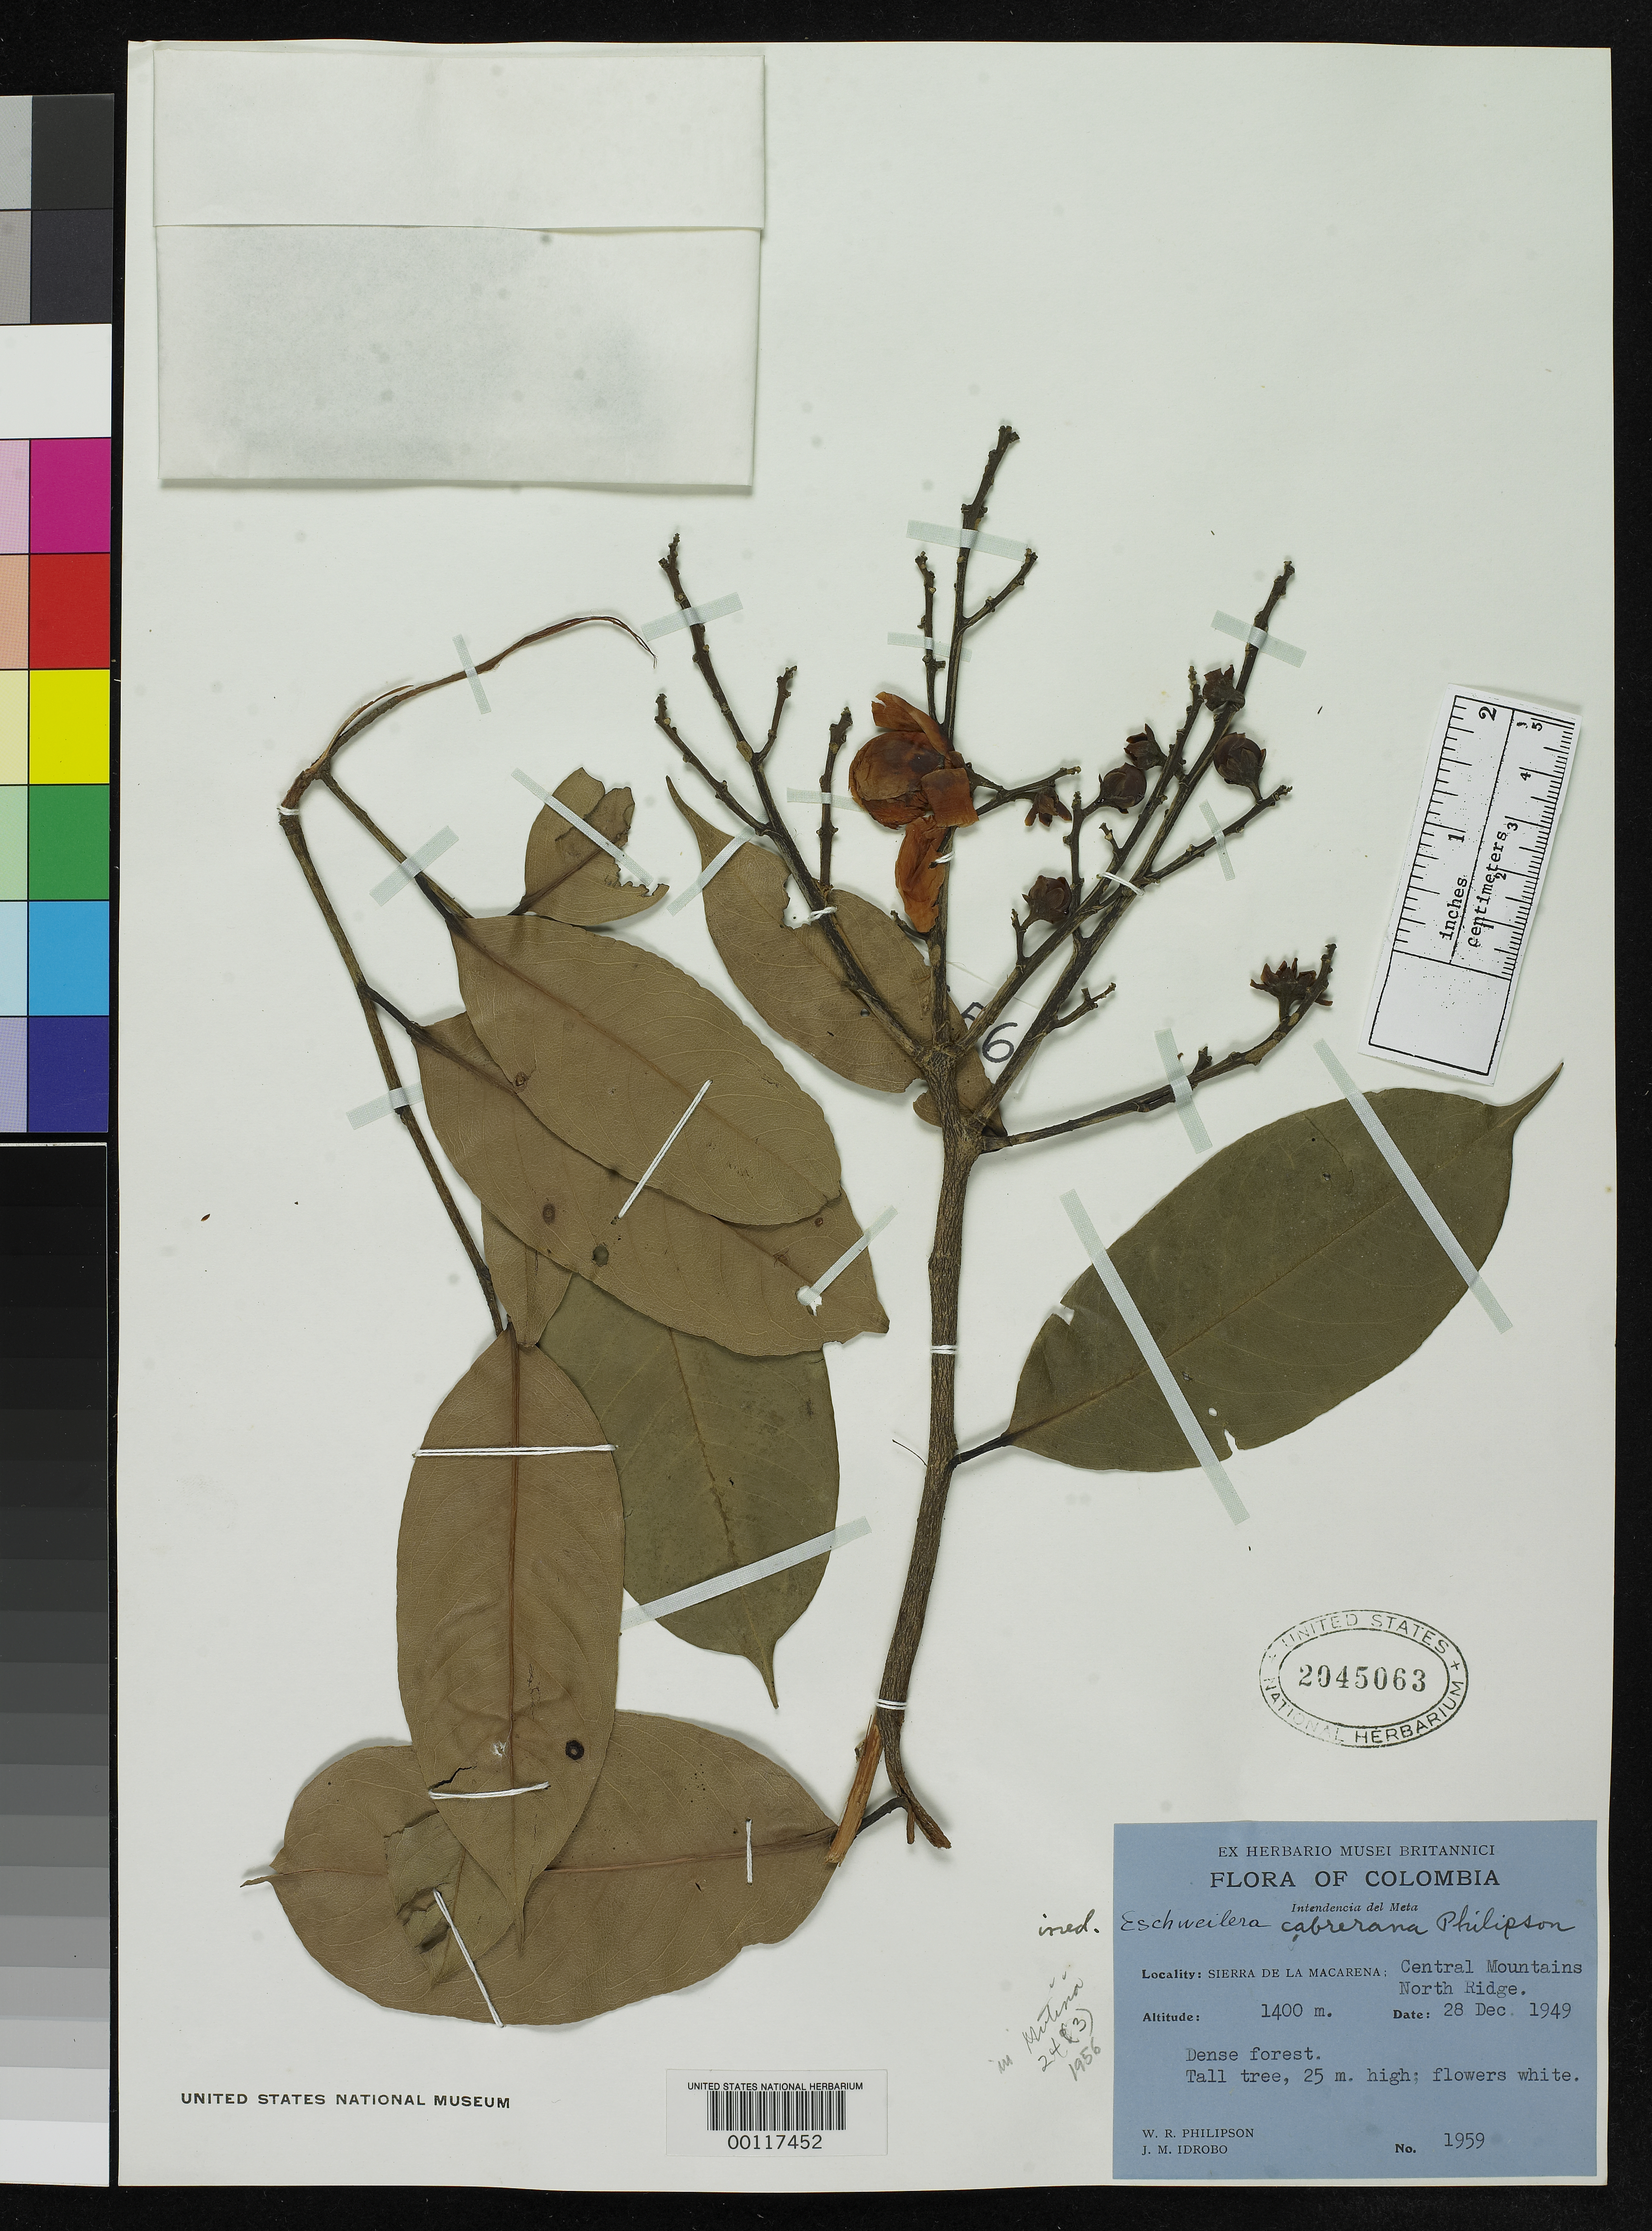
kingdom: Plantae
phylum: Tracheophyta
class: Magnoliopsida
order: Ericales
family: Lecythidaceae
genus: Eschweilera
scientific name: Eschweilera cabrarana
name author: Philipson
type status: Isotype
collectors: W. R. Philipson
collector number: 1959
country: Colombia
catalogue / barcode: US 2045063